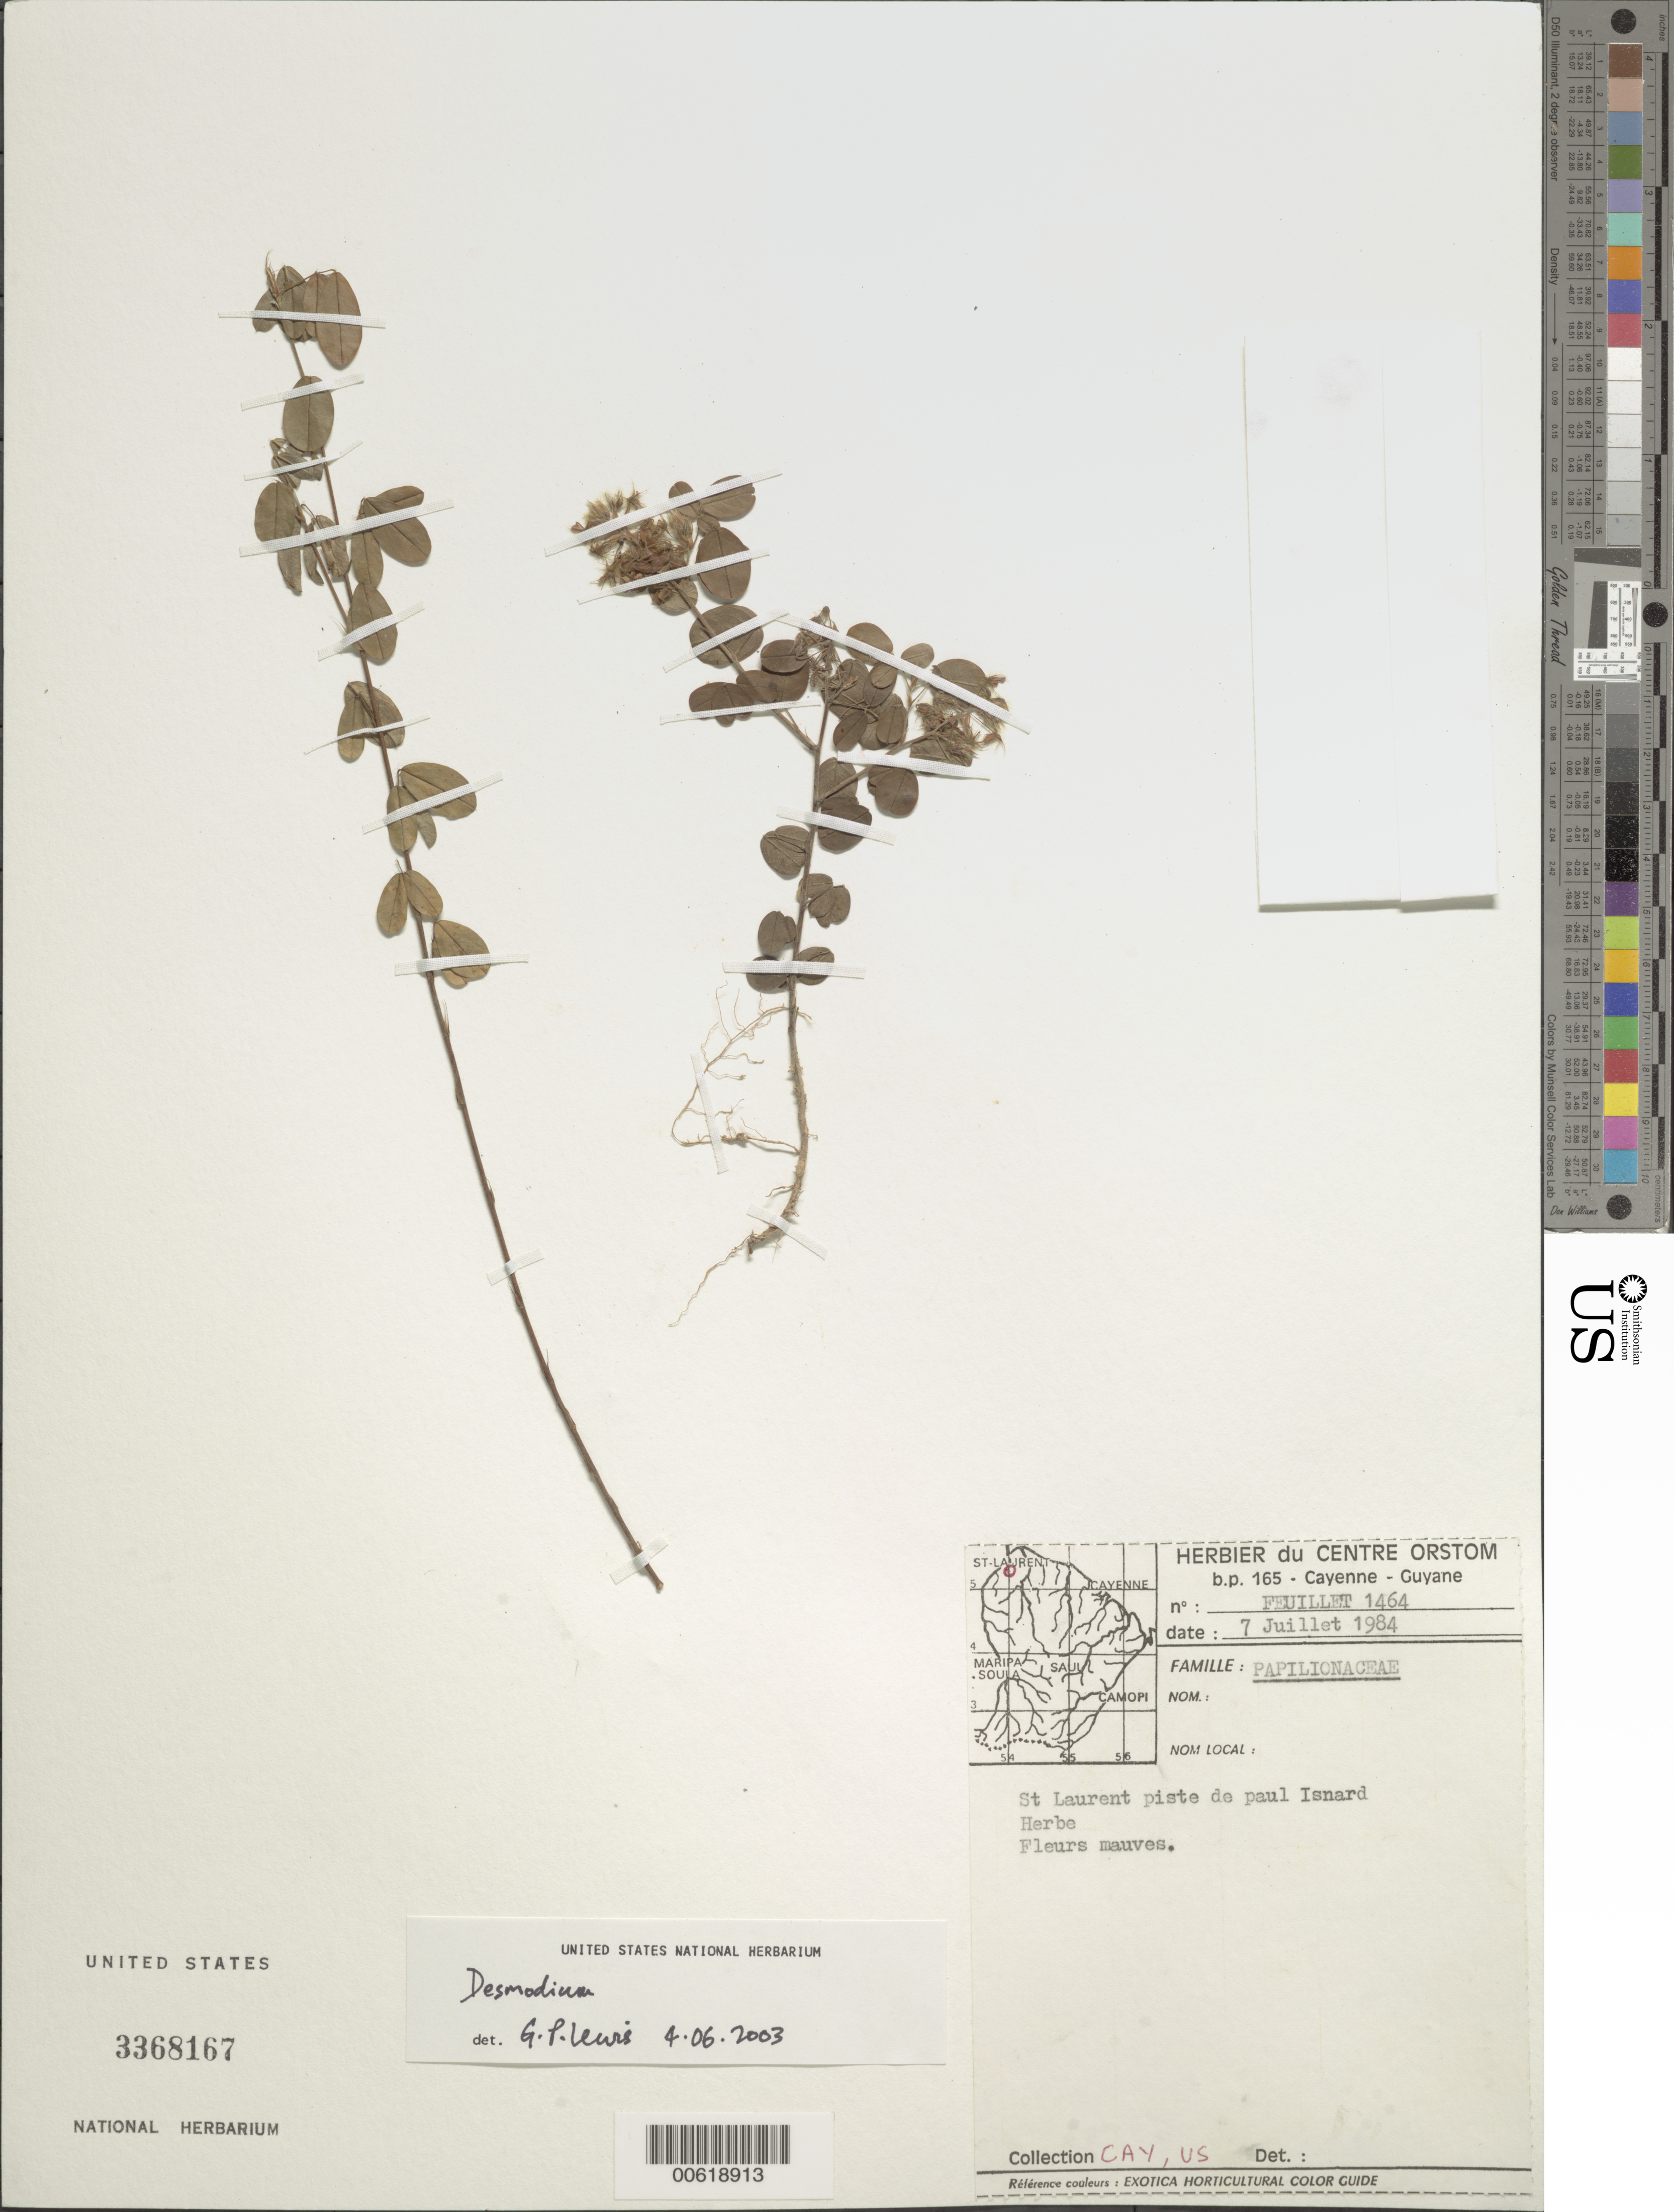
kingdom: Plantae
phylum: Tracheophyta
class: Magnoliopsida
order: Fabales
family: Fabaceae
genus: Desmodium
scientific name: Desmodium sp.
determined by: Lewis, Gwilym P.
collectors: C. Feuillet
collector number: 1464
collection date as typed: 7-Jul-84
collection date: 1984-07-07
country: French Guiana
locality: St. Laurent, Piste de Paul Isnard - Région de Paul-Isnard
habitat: Trailside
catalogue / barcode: US 3368167